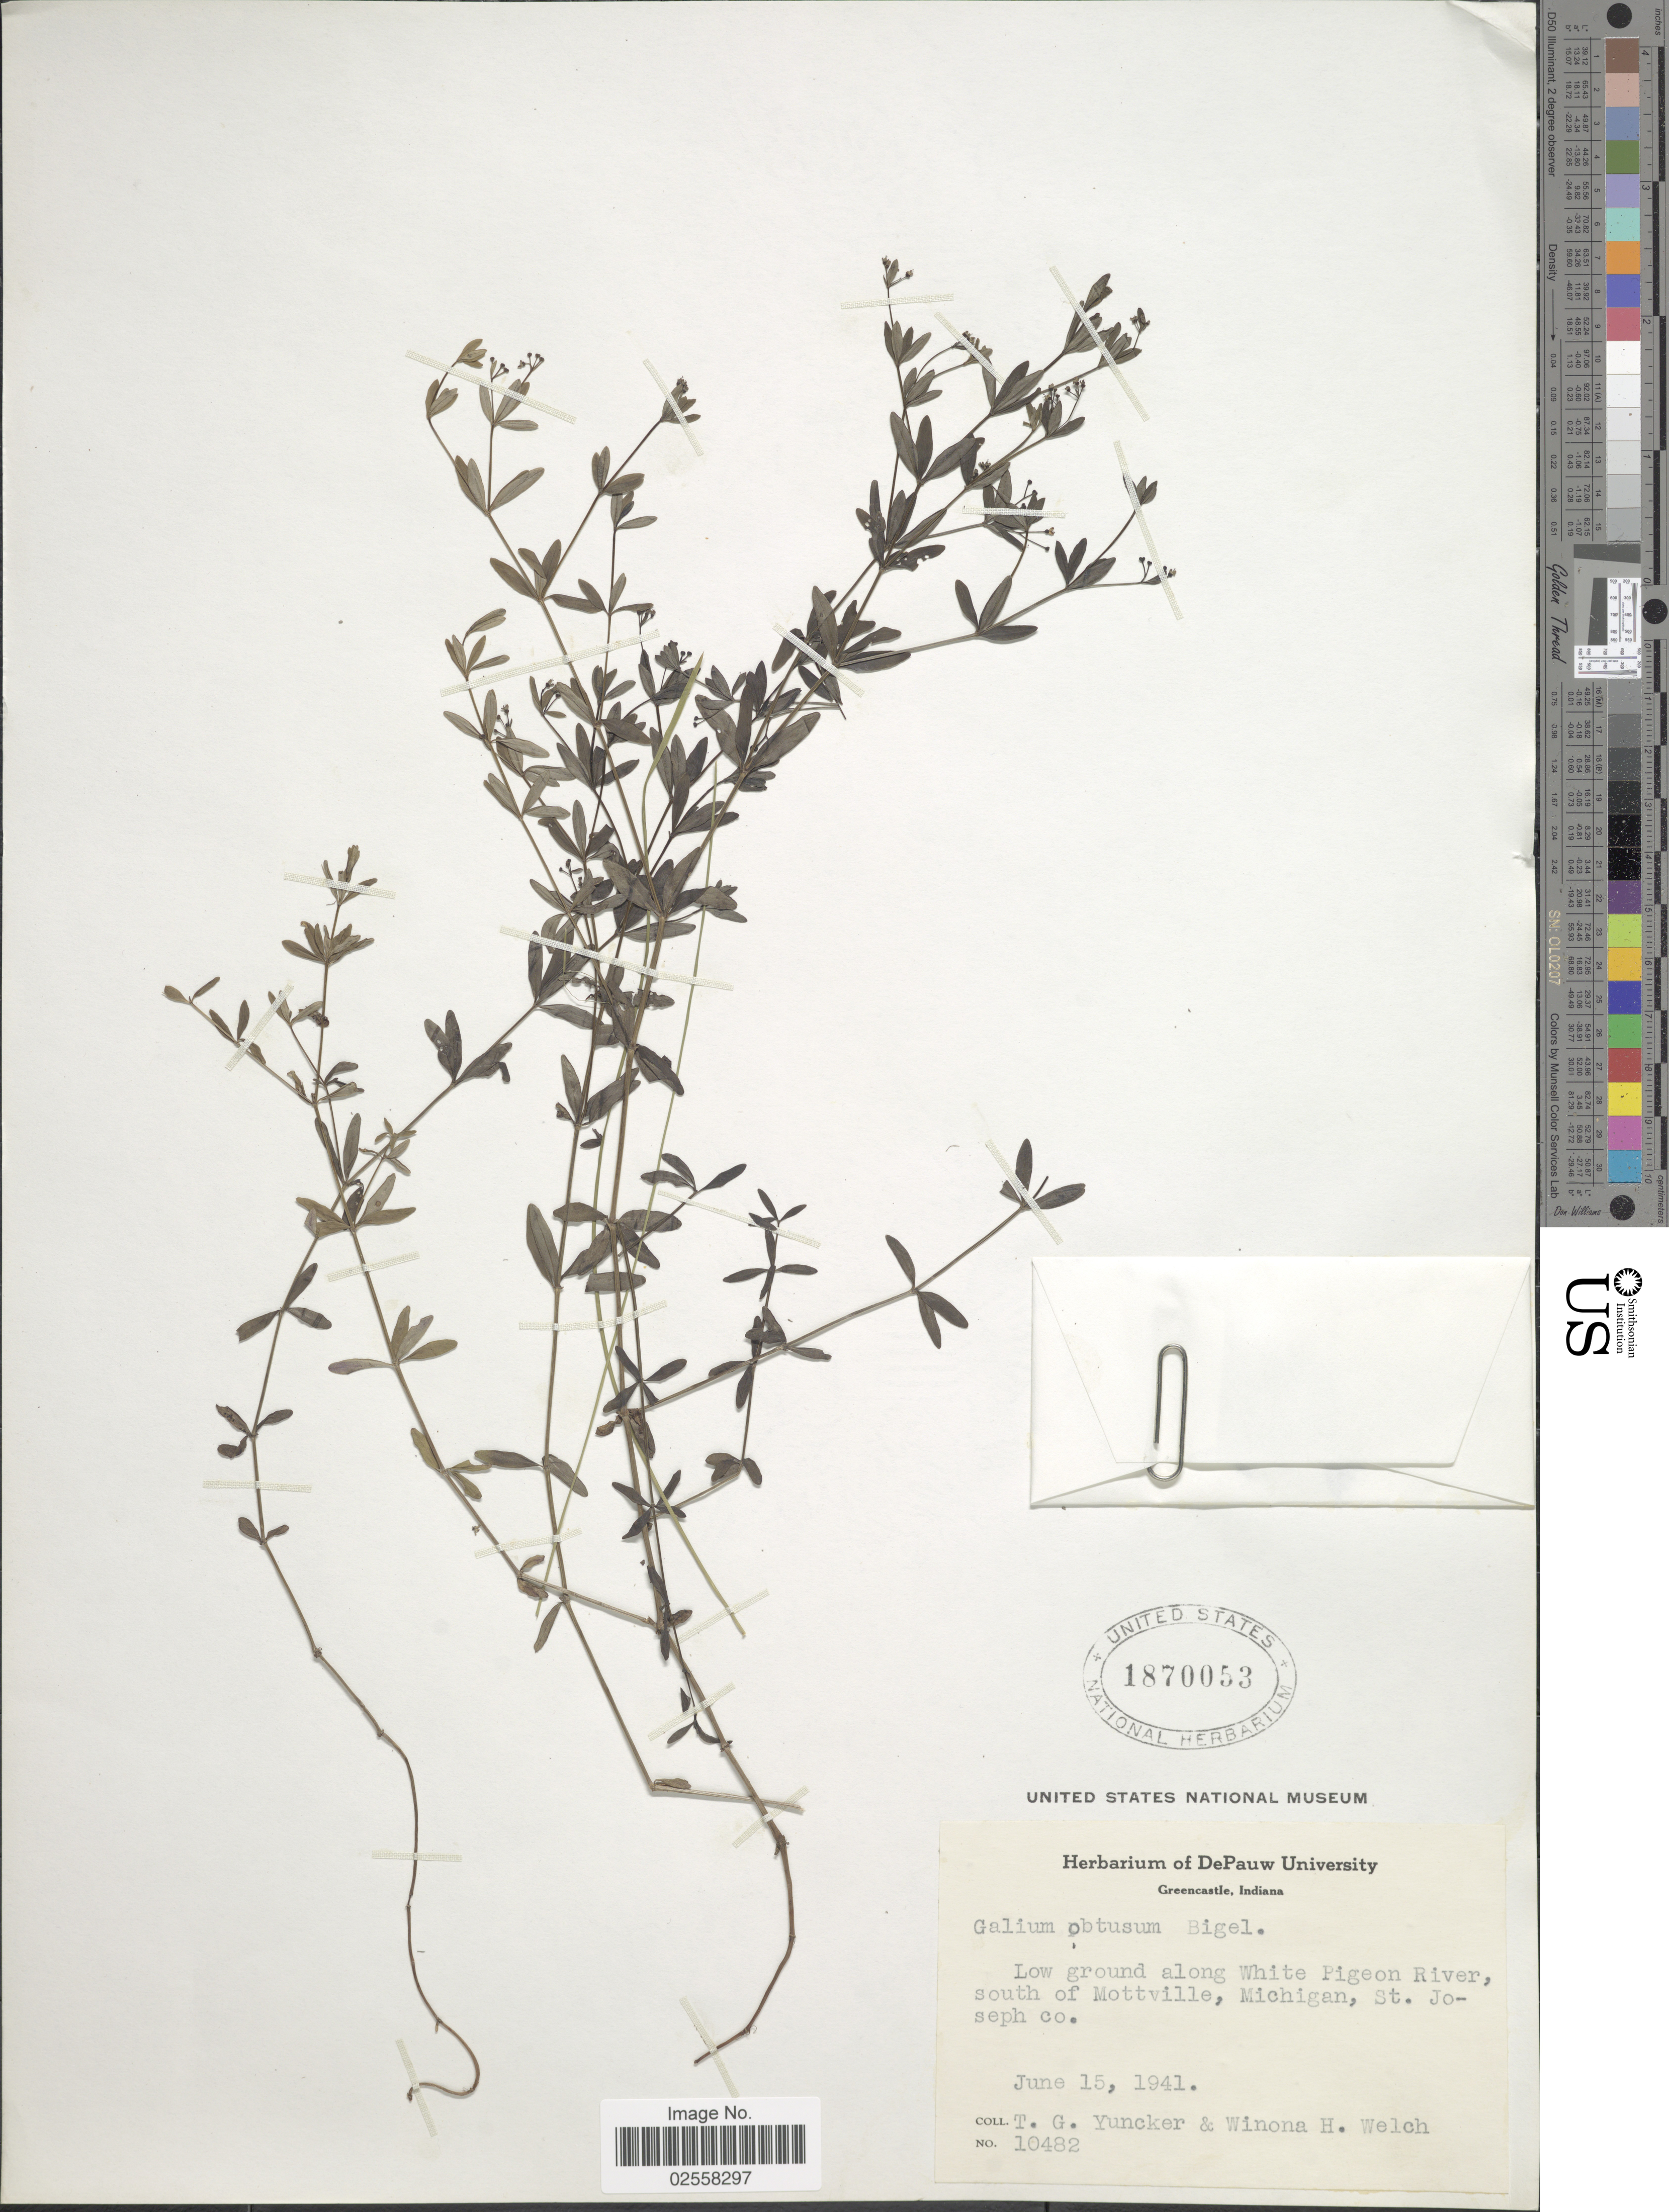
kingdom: Plantae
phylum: Tracheophyta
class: Magnoliopsida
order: Gentianales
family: Rubiaceae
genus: Galium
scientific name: Galium obtusum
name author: Bigelow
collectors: T. G. Yuncker & W. H. Welch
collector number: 10482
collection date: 1941-06-15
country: United States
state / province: Michigan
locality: Along White Pigeon River, south of Mottville, St. Joseph Co.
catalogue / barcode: US 1870053